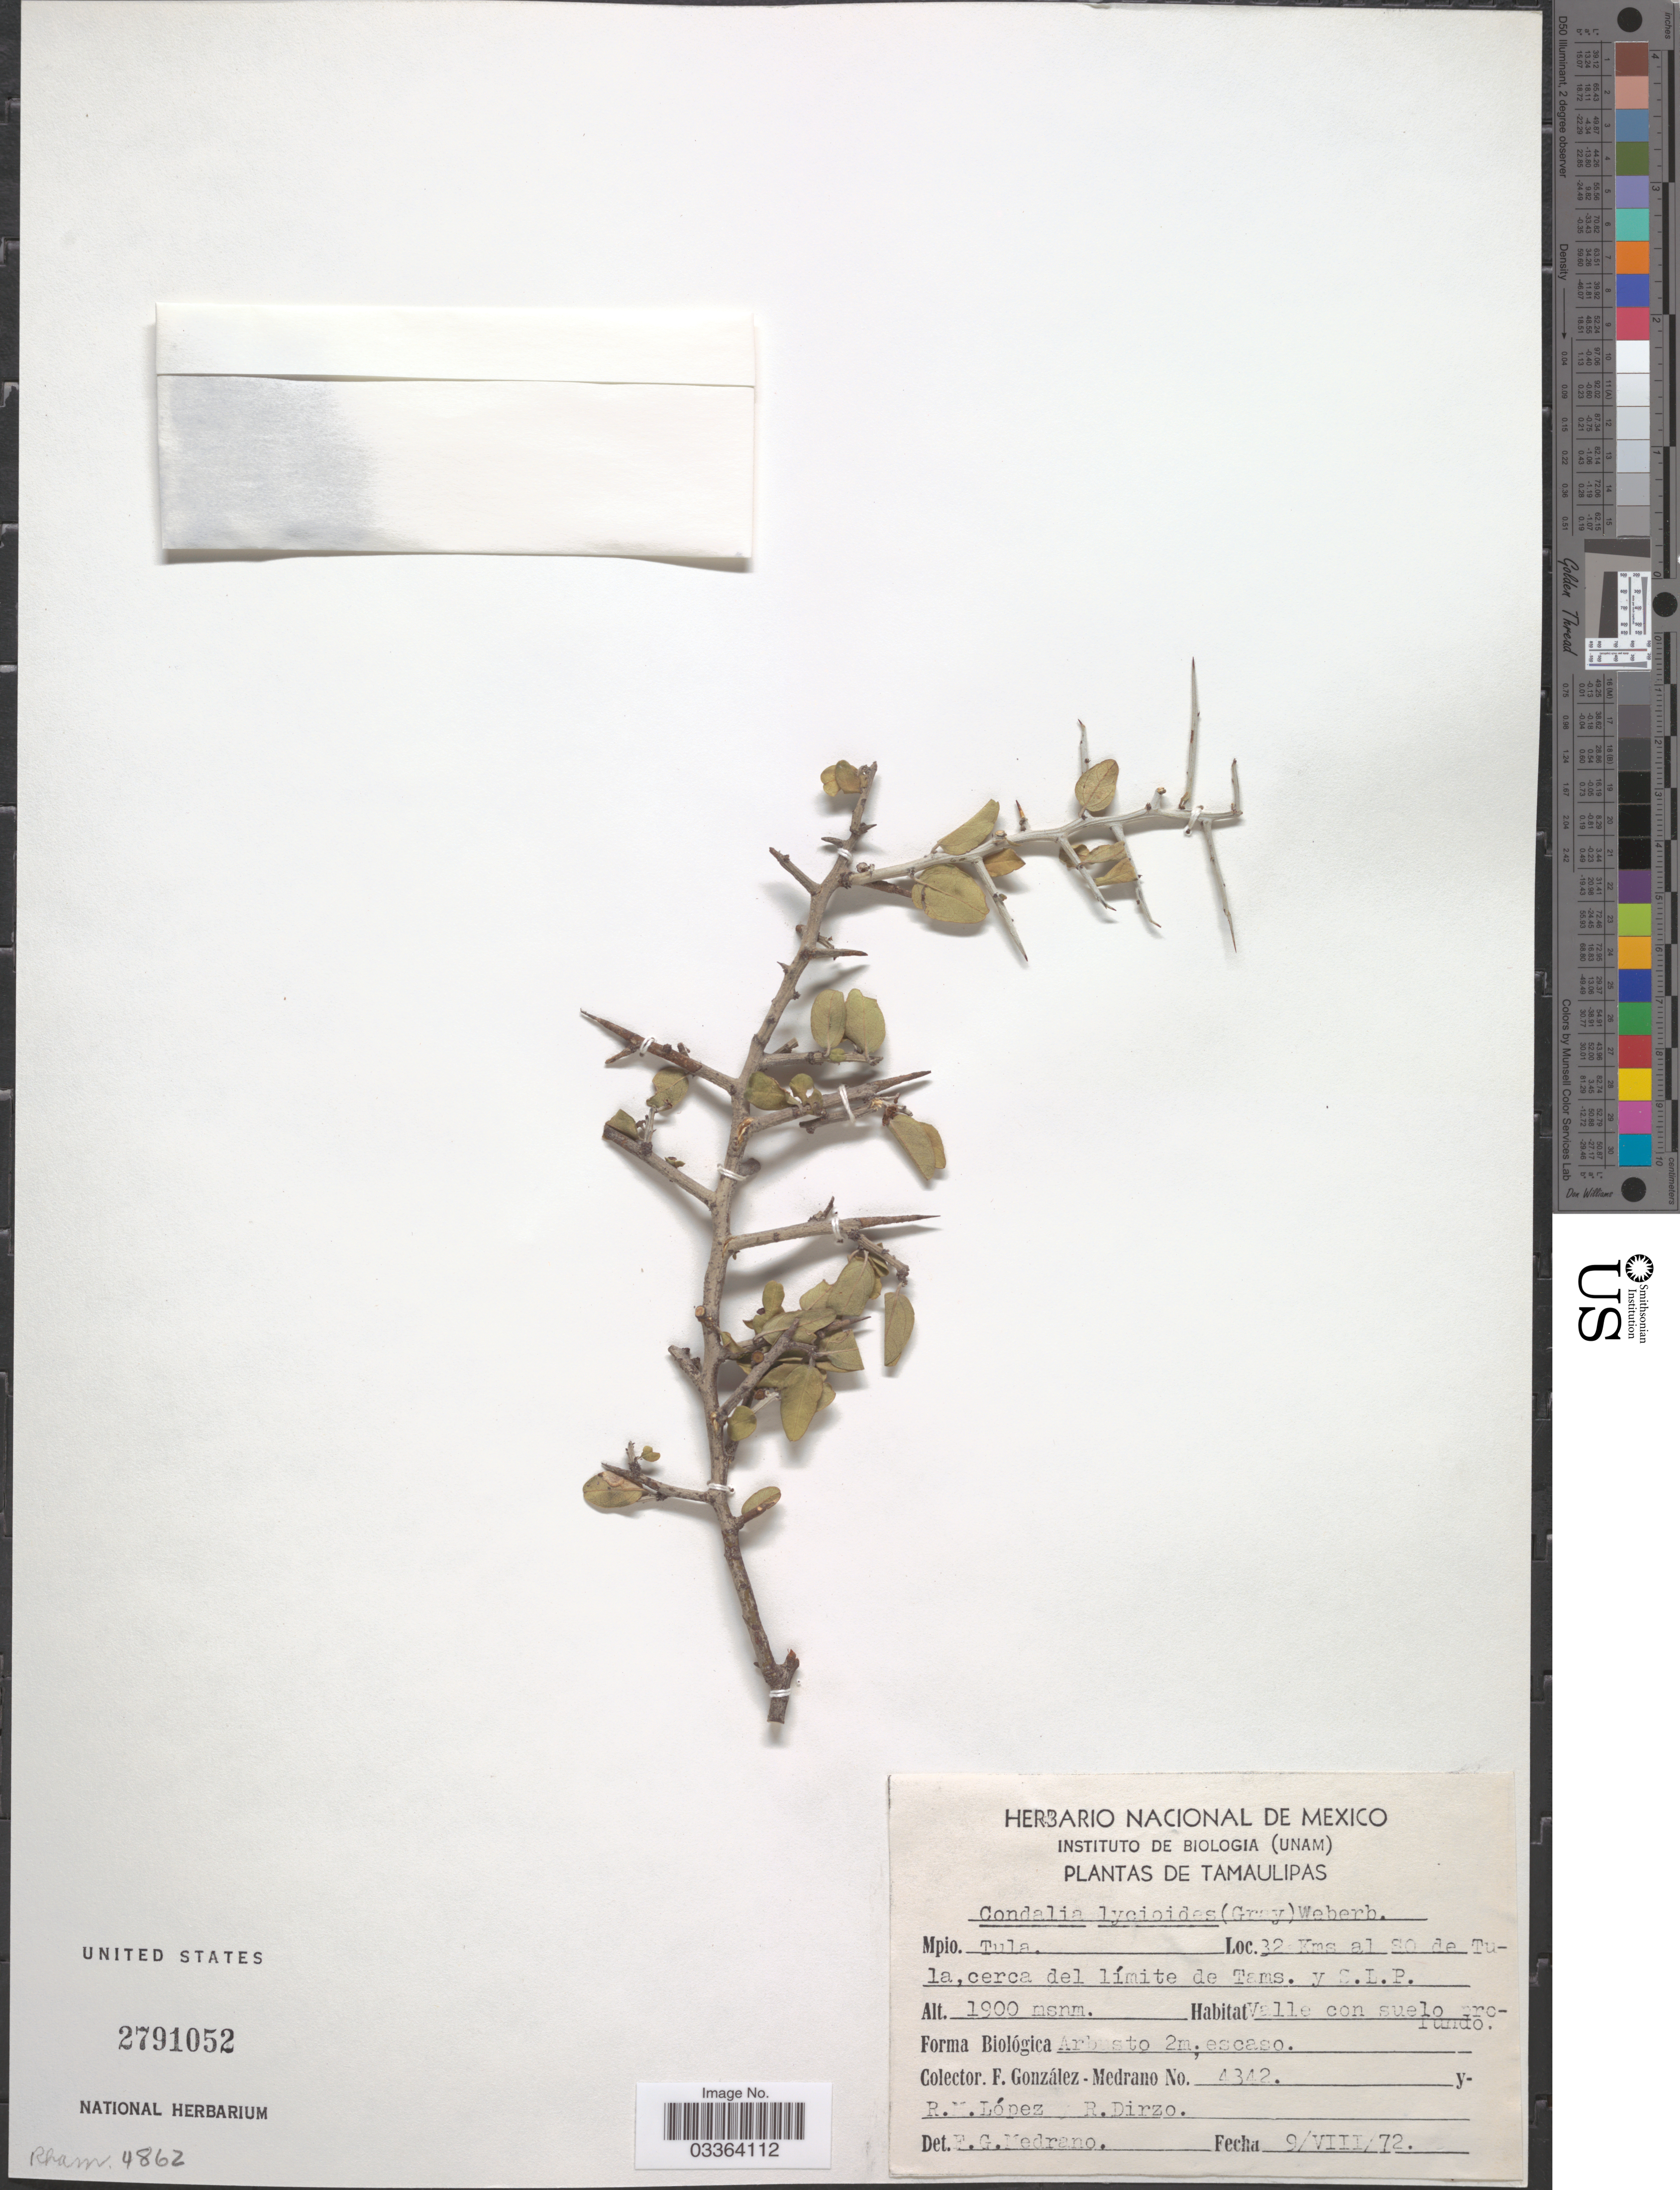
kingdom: Plantae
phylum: Tracheophyta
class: Magnoliopsida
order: Rosales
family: Rhamnaceae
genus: Ziziphus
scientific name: Ziziphus obtusifolia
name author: (Hook. ex Torr. & A. Gray) A. Gray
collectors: F. Medrano, López, R. M. & R. Dirzo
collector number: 4342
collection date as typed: Transcribed d/m/y: 9/8/72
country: Mexico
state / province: Tamaulipas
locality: Mpio. Tula, 32 Km al SO de Tula, cerca del límite de Tams. y S.L.P.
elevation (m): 1900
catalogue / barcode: US 2791052